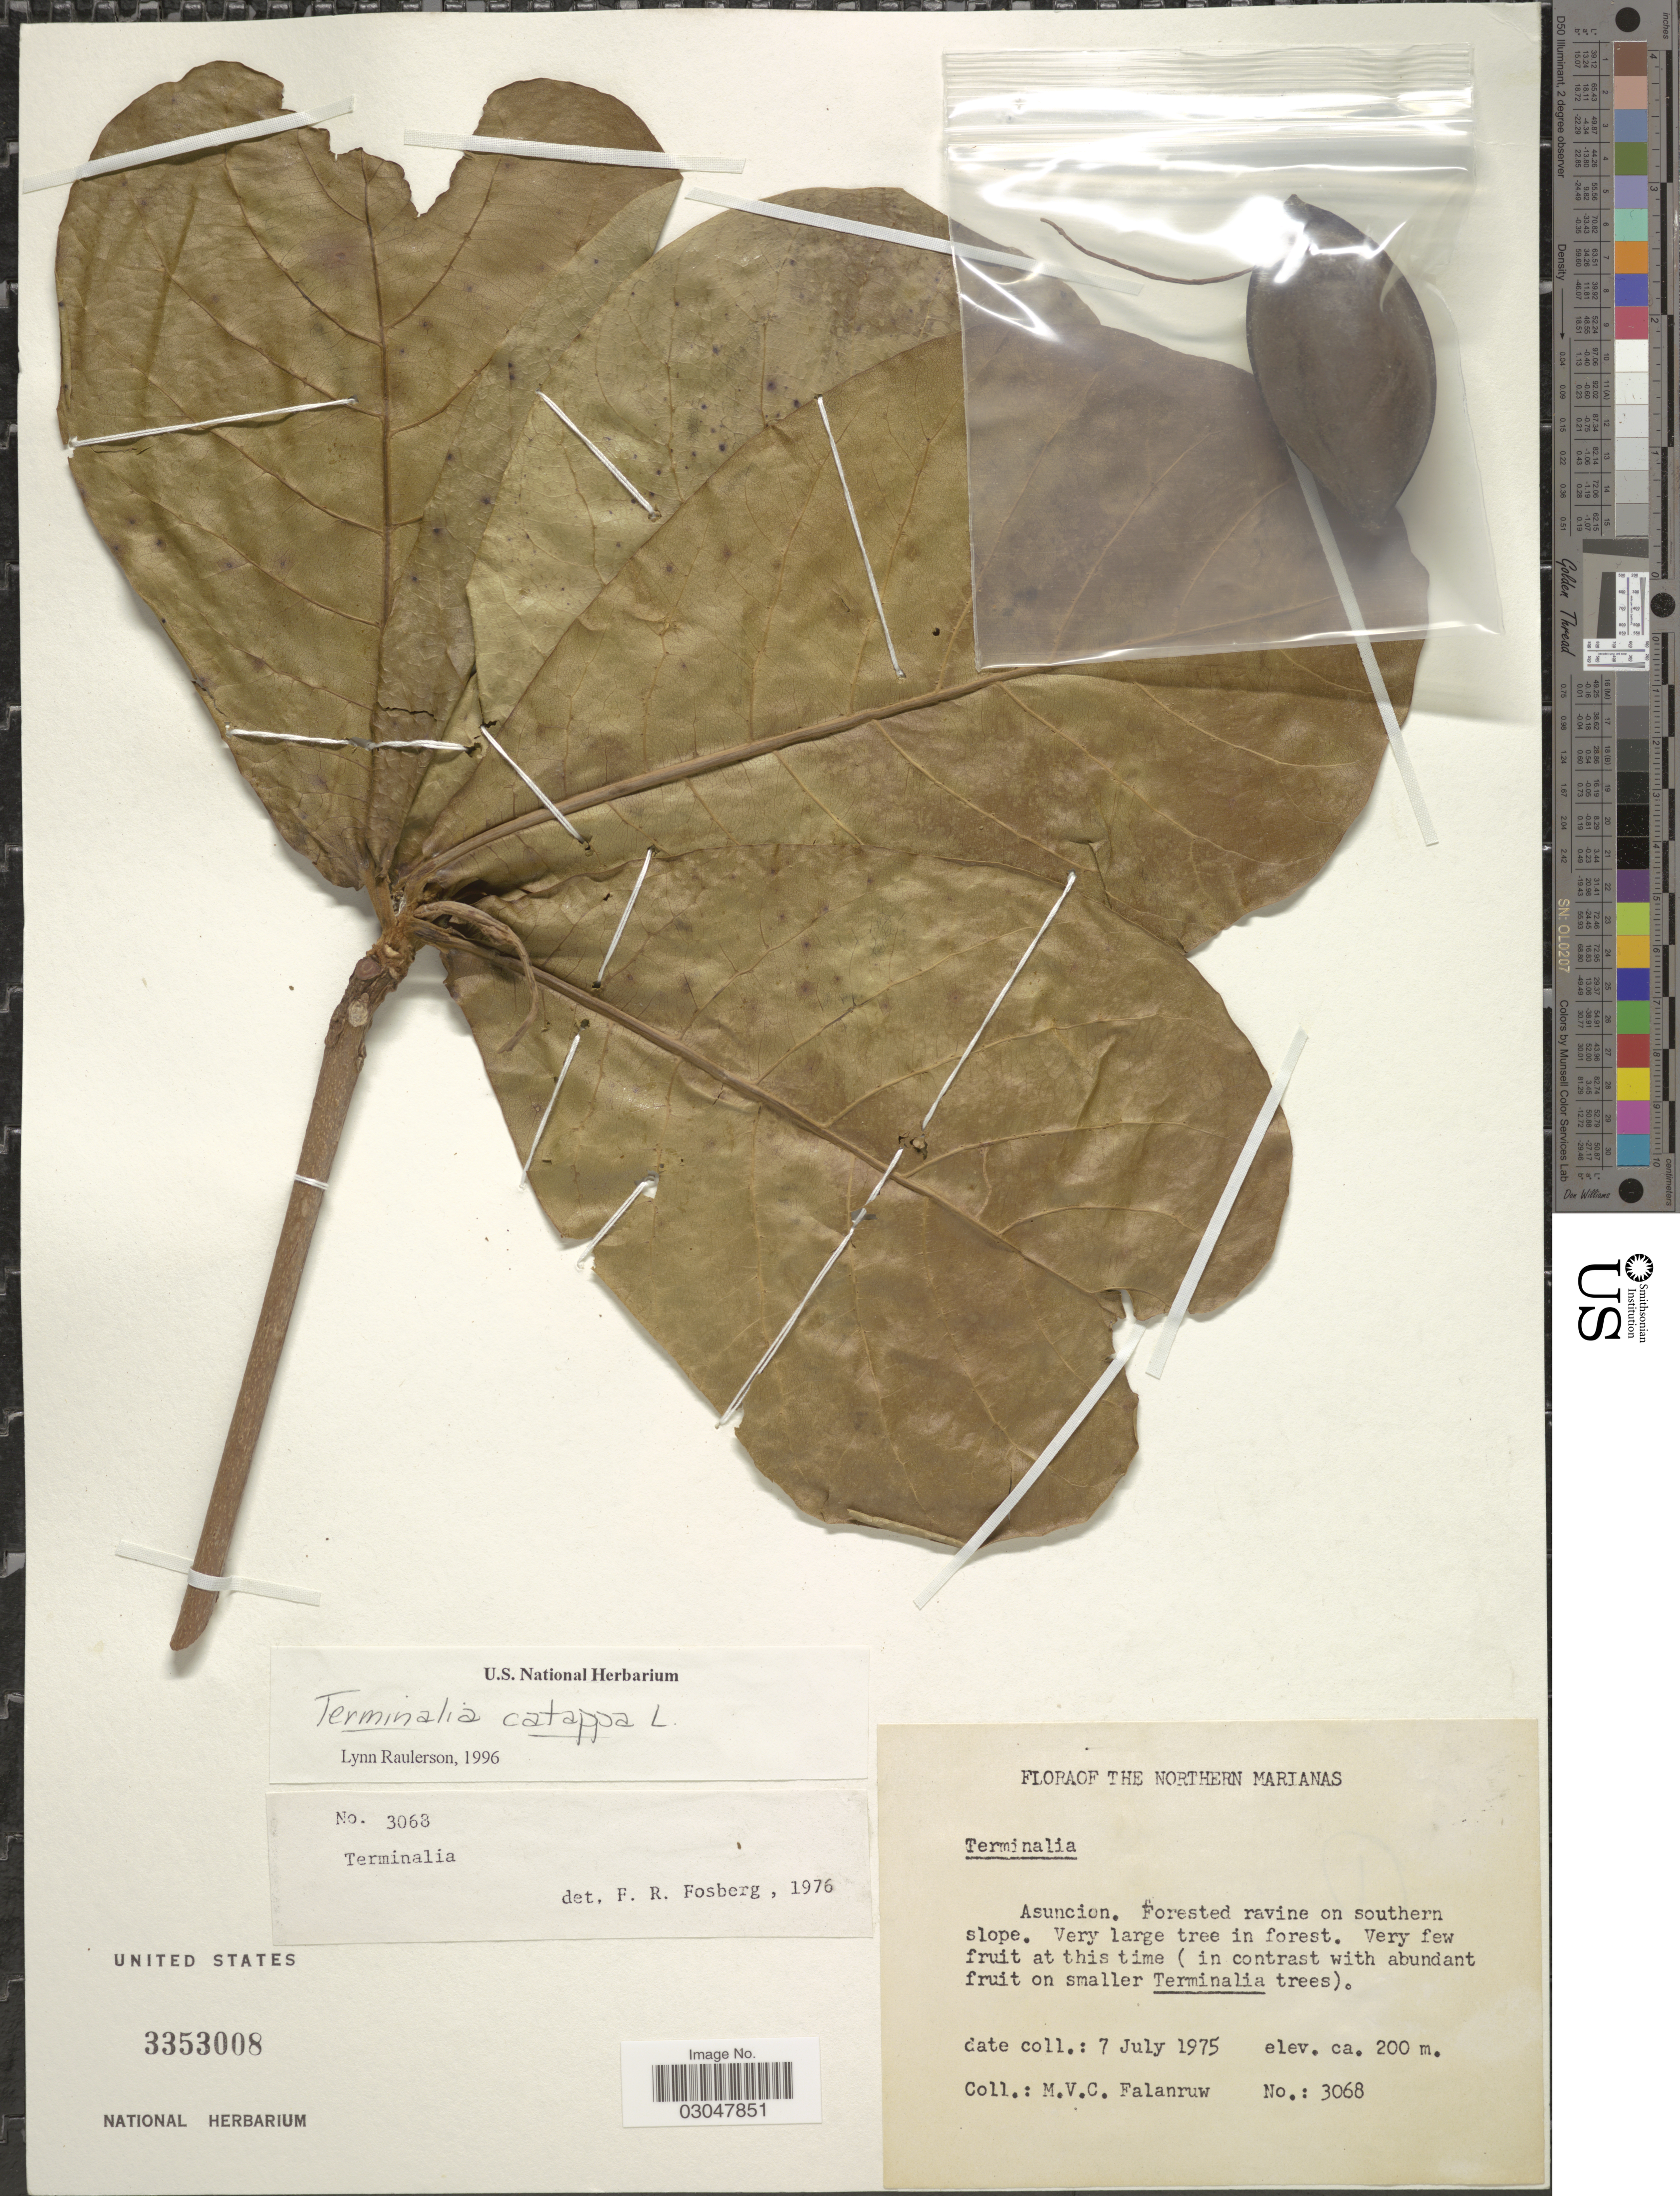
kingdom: Plantae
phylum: Tracheophyta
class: Magnoliopsida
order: Myrtales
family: Combretaceae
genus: Terminalia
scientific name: Terminalia catappa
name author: L.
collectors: M. V. Falanruw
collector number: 3068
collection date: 1975-07-07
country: Northern Mariana Islands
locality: Northern Marianas. Asuncion. Forested ravine on southern slope.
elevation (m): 200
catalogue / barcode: US 3353008